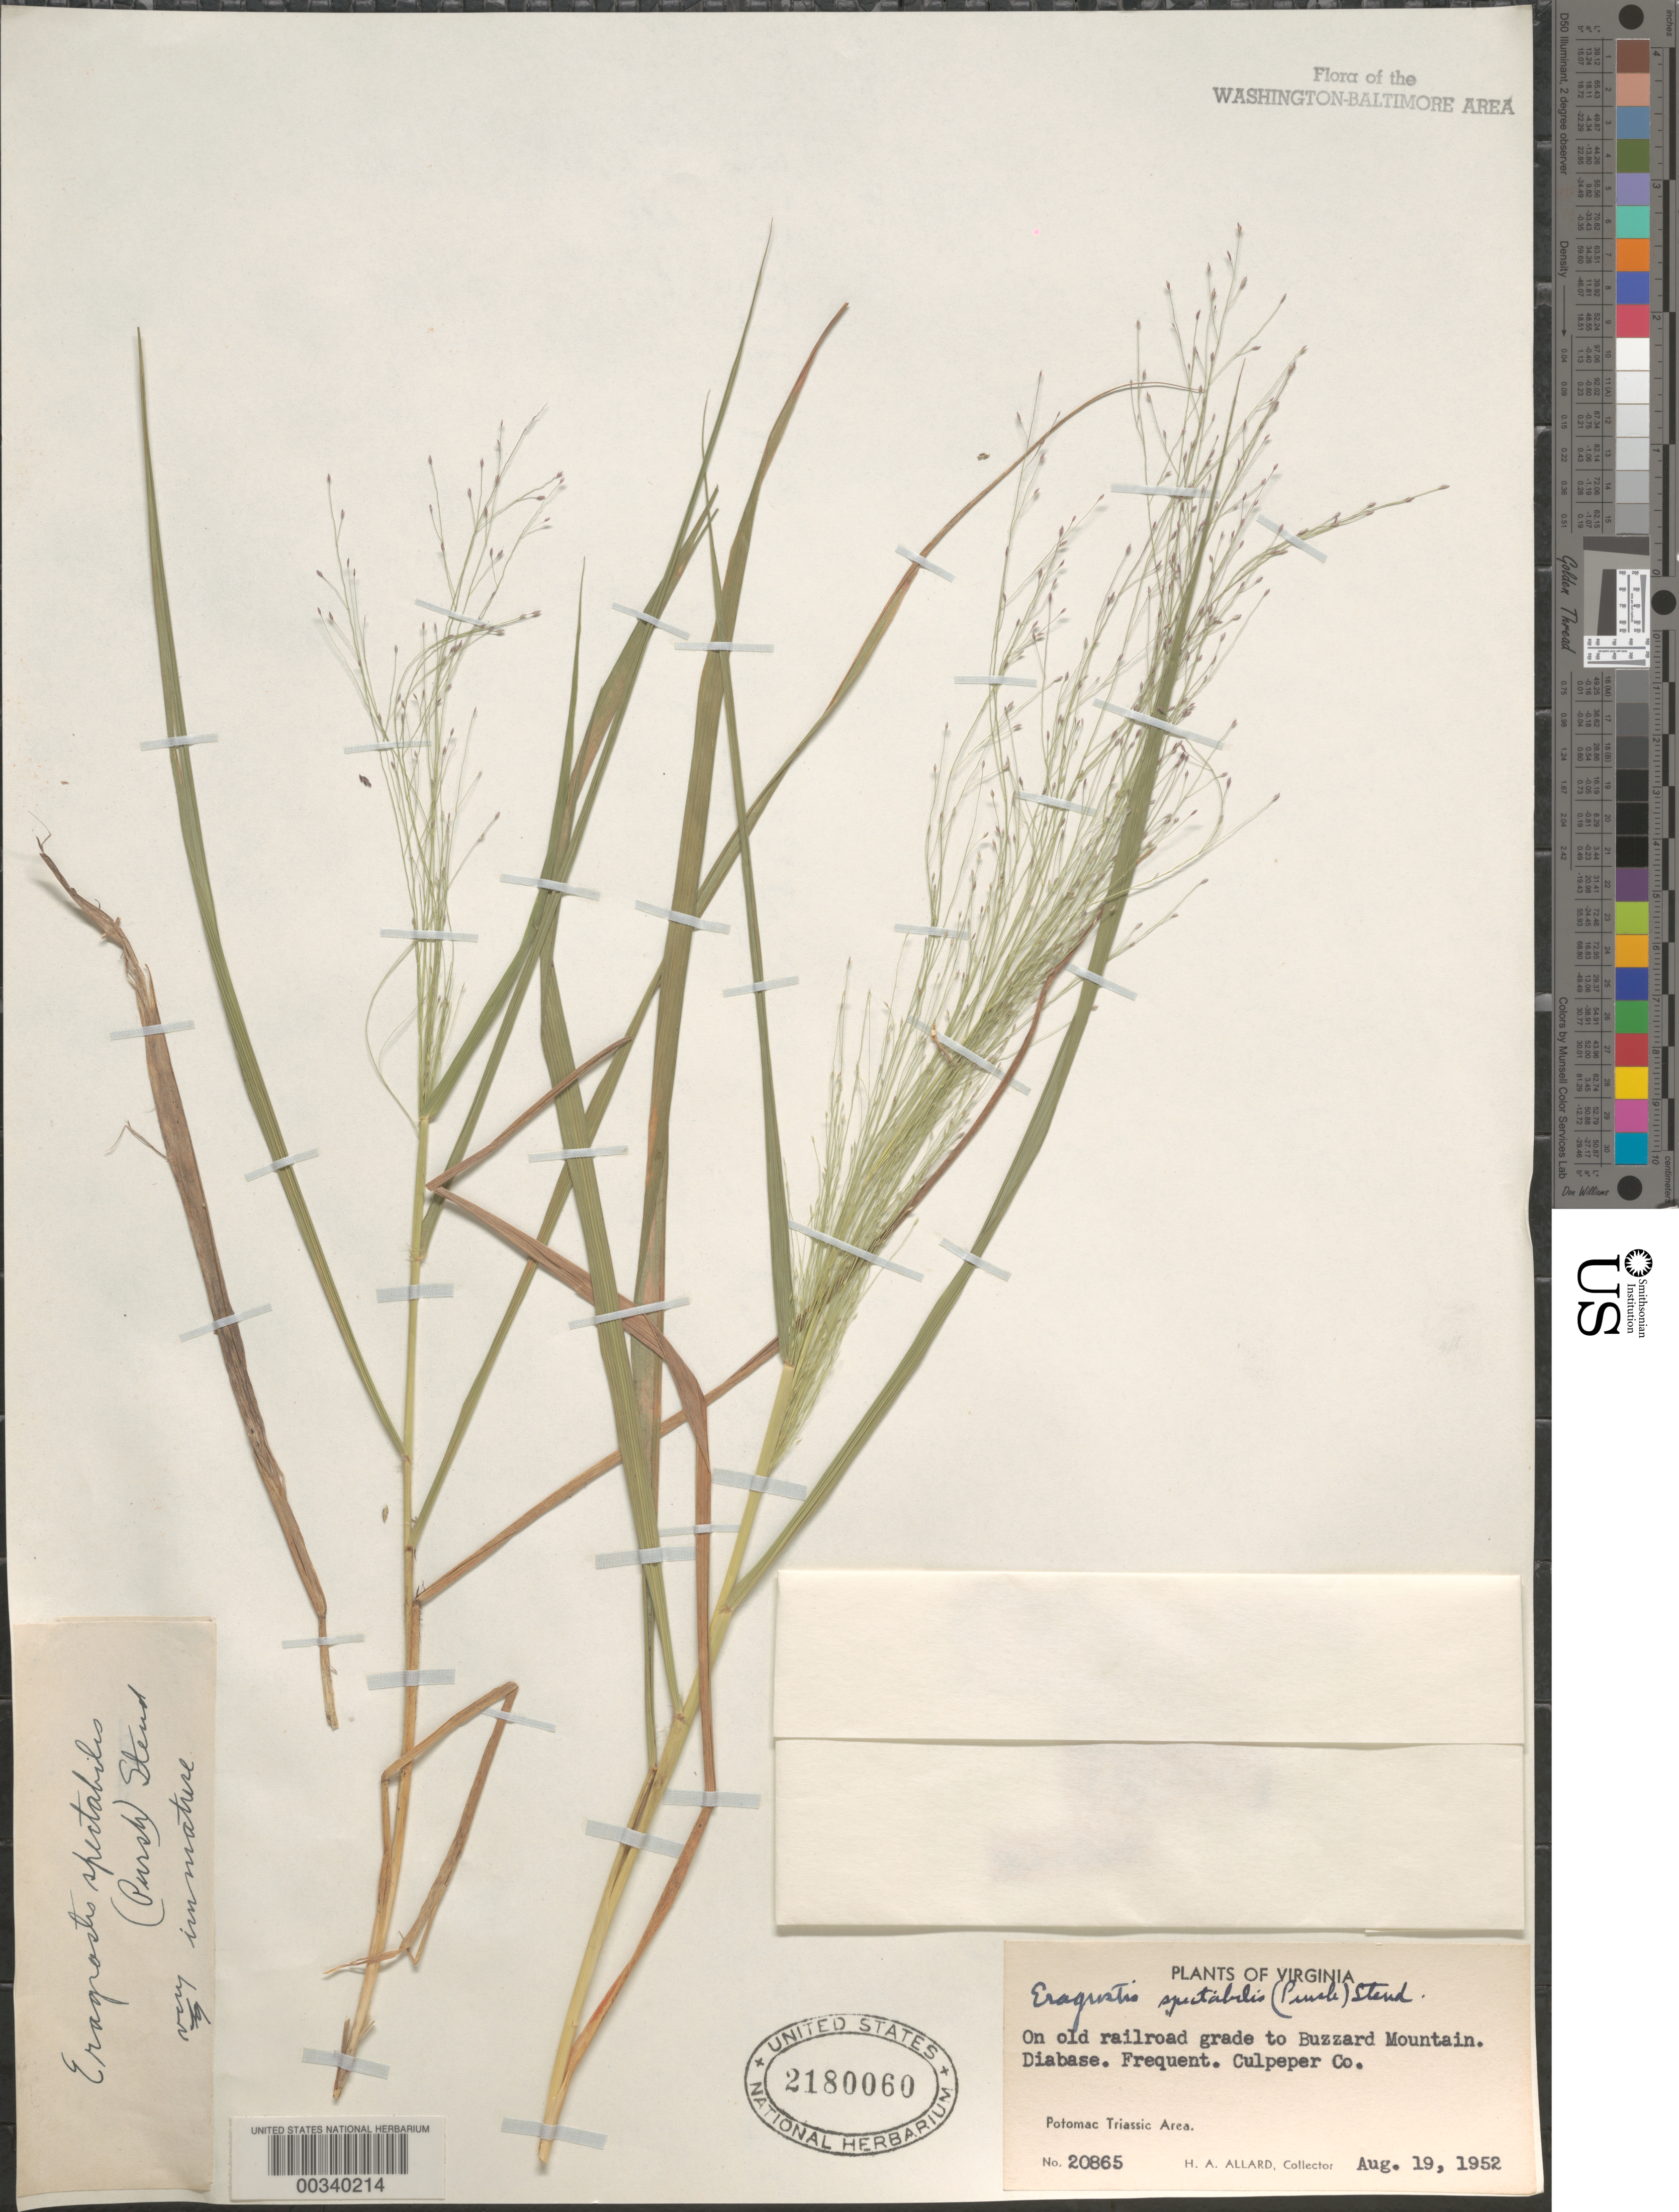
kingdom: Plantae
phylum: Tracheophyta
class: Liliopsida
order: Poales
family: Poaceae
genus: Eragrostis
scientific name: Eragrostis spectabilis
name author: (Pursh) Steud.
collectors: H. A. Allard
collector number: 20865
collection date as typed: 19 Aug 1952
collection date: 1952-08-19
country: United States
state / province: Virginia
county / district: Culpeper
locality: Buzzard Mountain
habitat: On old roalroad grade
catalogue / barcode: US 2180060